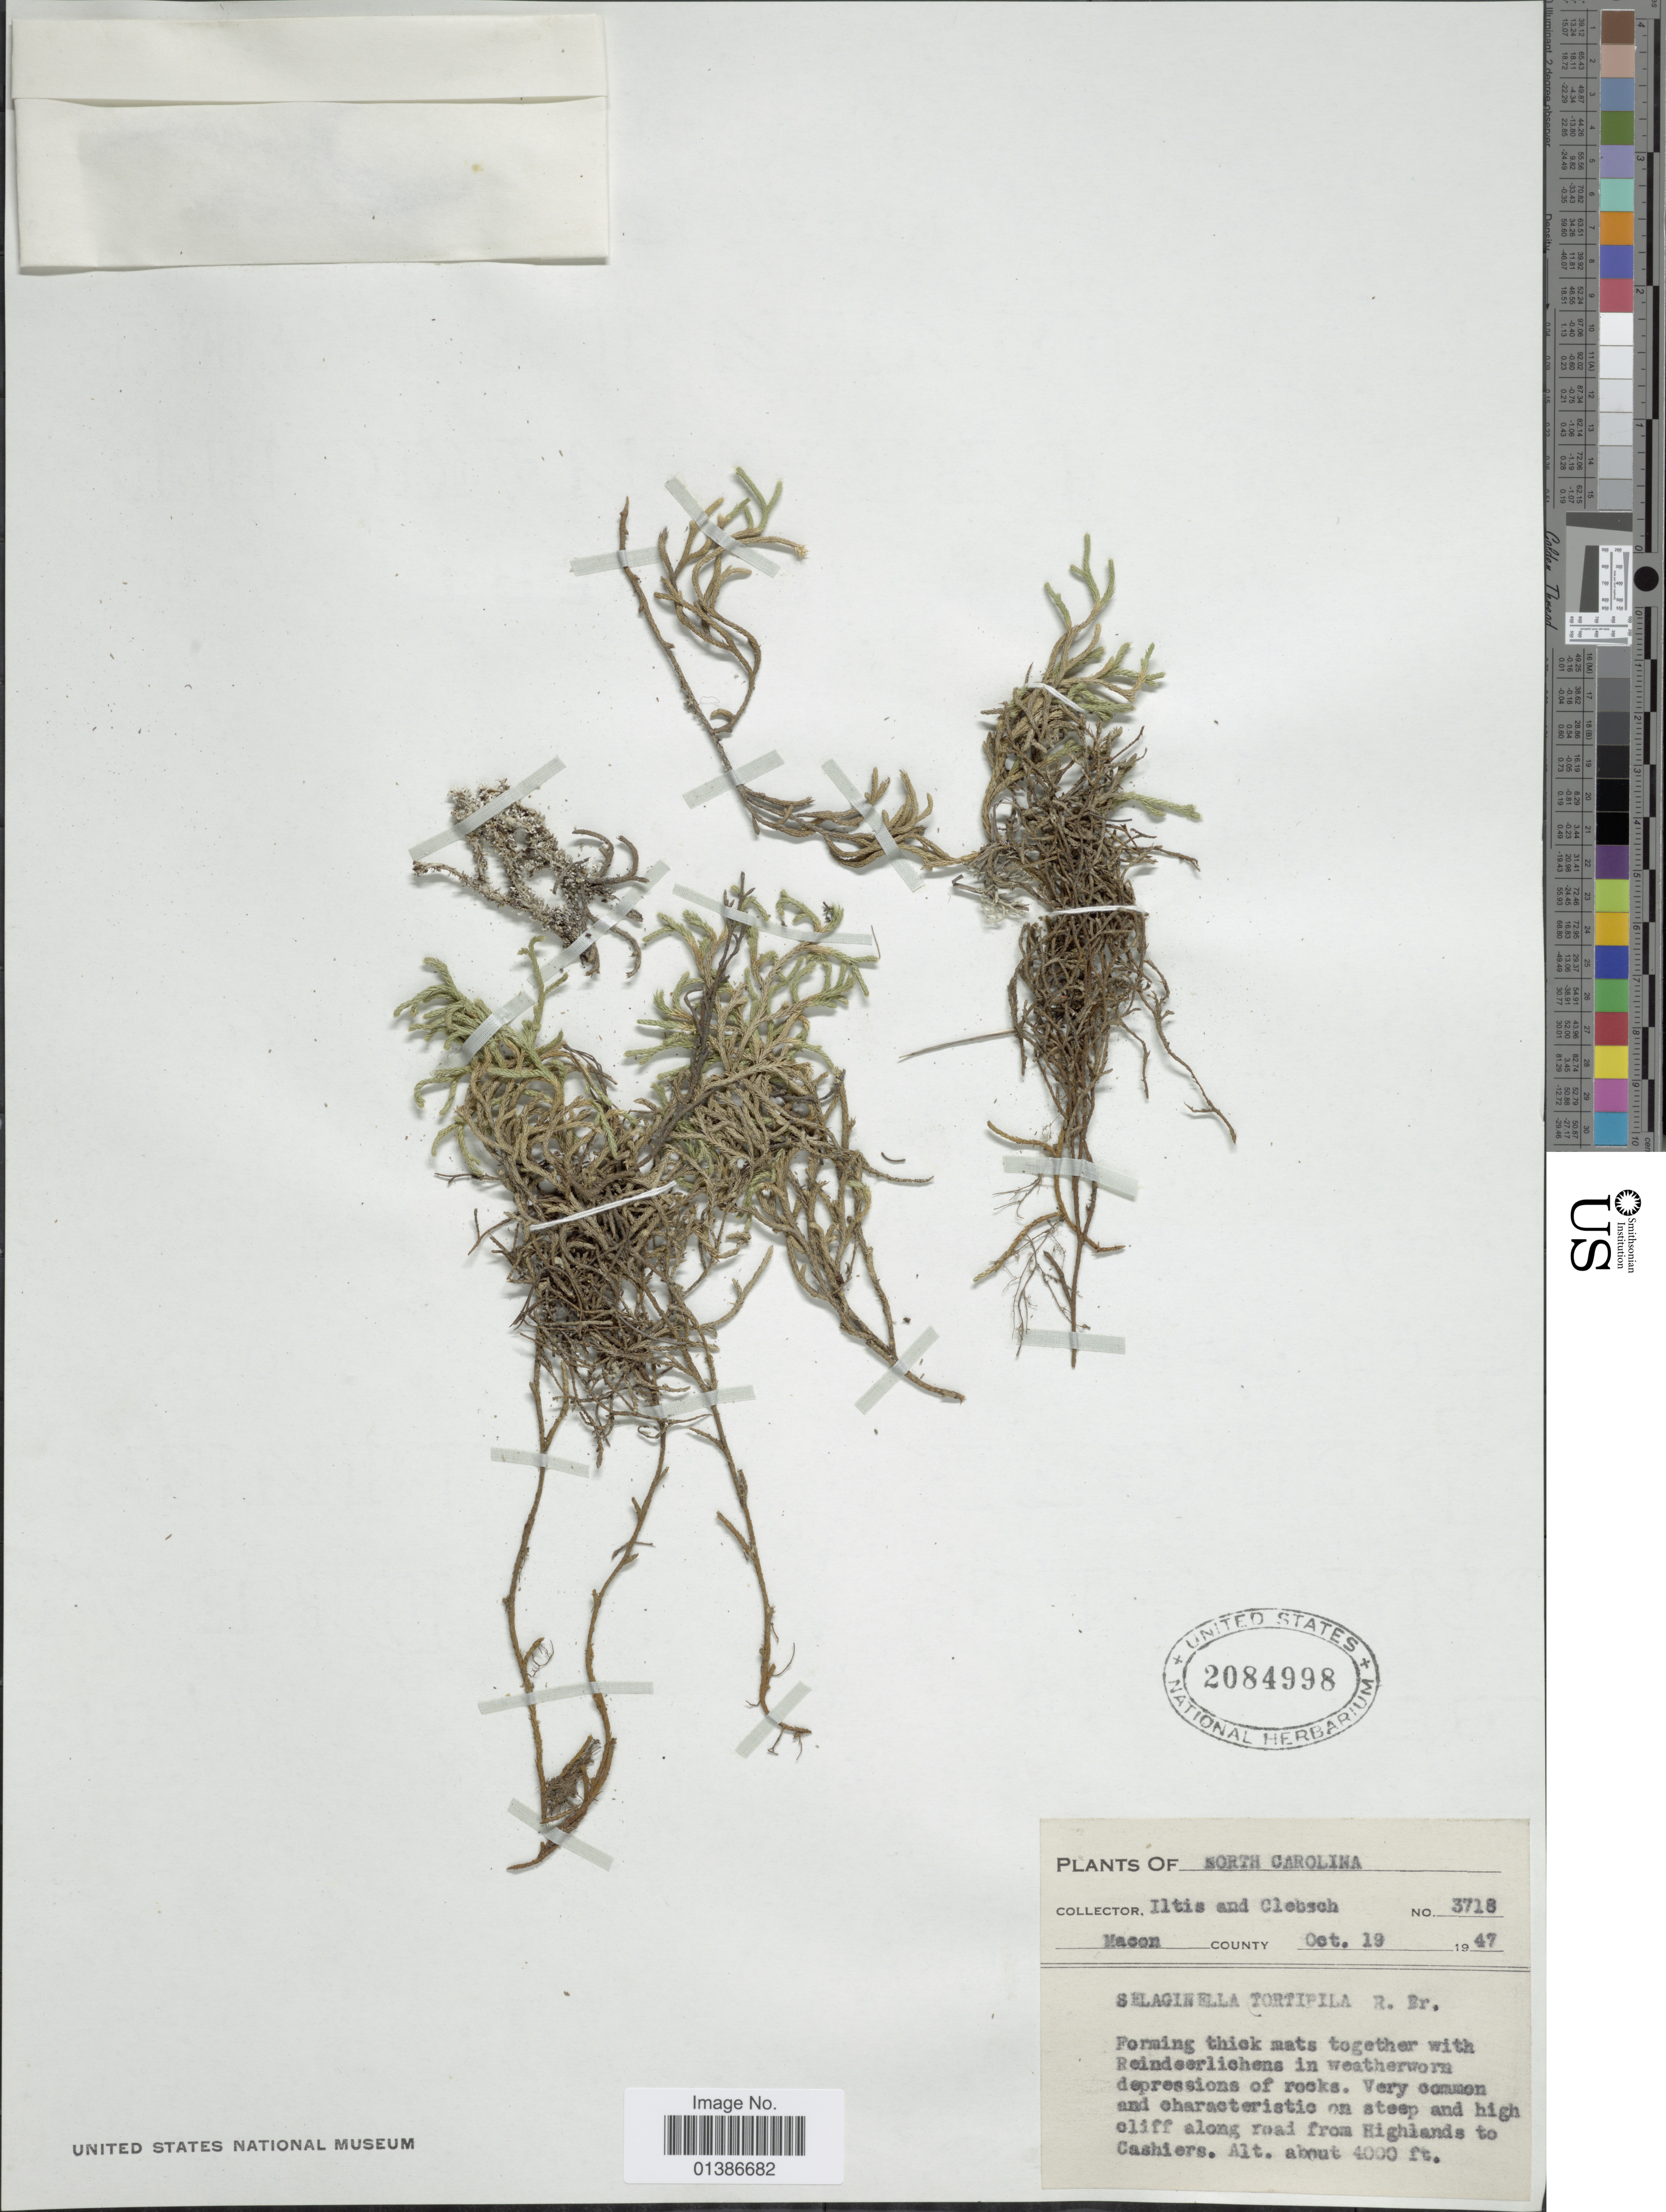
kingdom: Plantae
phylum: Tracheophyta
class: Lycopodiopsida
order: Selaginellales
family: Selaginellaceae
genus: Selaginella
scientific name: Selaginella tortipila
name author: A. Braun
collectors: -- Iltis & Clebsch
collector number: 3718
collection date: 1947-10-19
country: United States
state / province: North Carolina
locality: Macon County. Very common and characteristic on steep and high cliff along road from Highlands to Cashiers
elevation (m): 1219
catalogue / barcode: US 2084998